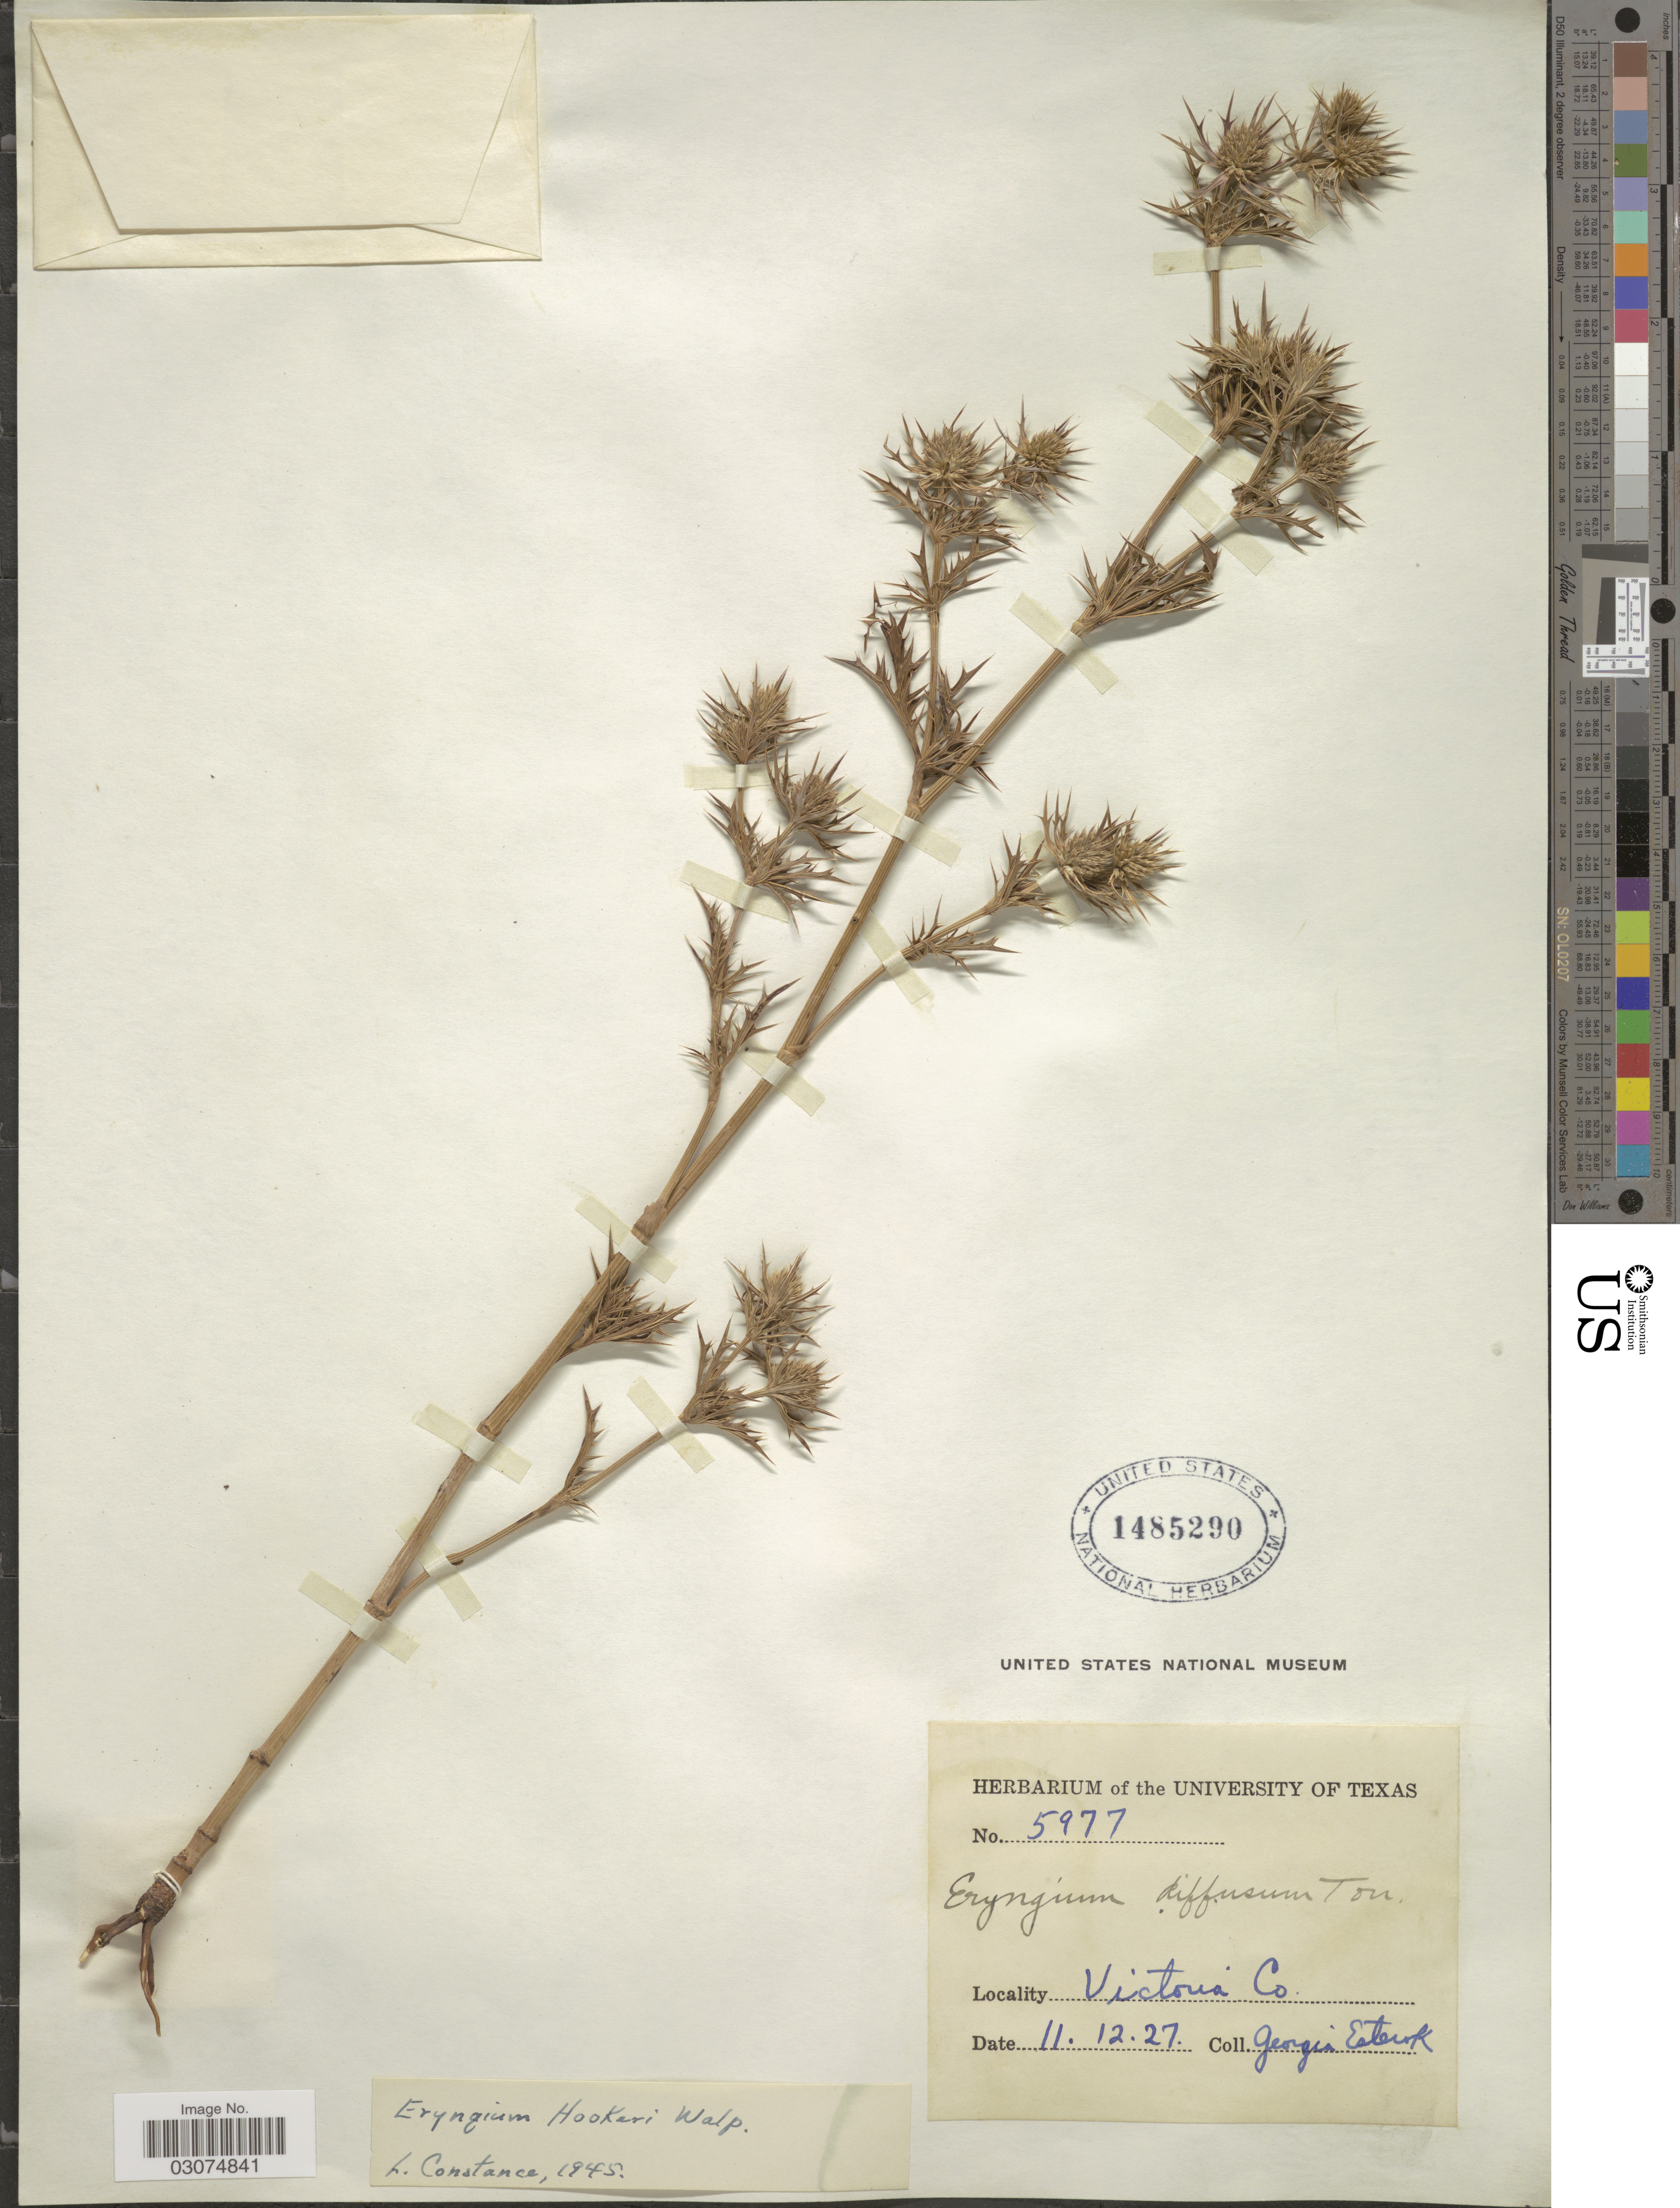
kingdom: Plantae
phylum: Tracheophyta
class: Magnoliopsida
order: Apiales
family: Apiaceae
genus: Eryngium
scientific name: Eryngium hookeri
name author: Walp.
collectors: G. Esterok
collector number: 5977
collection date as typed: Transcribed d/m/y: 12/11/27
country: United States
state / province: Texas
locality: Victoria Co.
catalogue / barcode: US 1485290